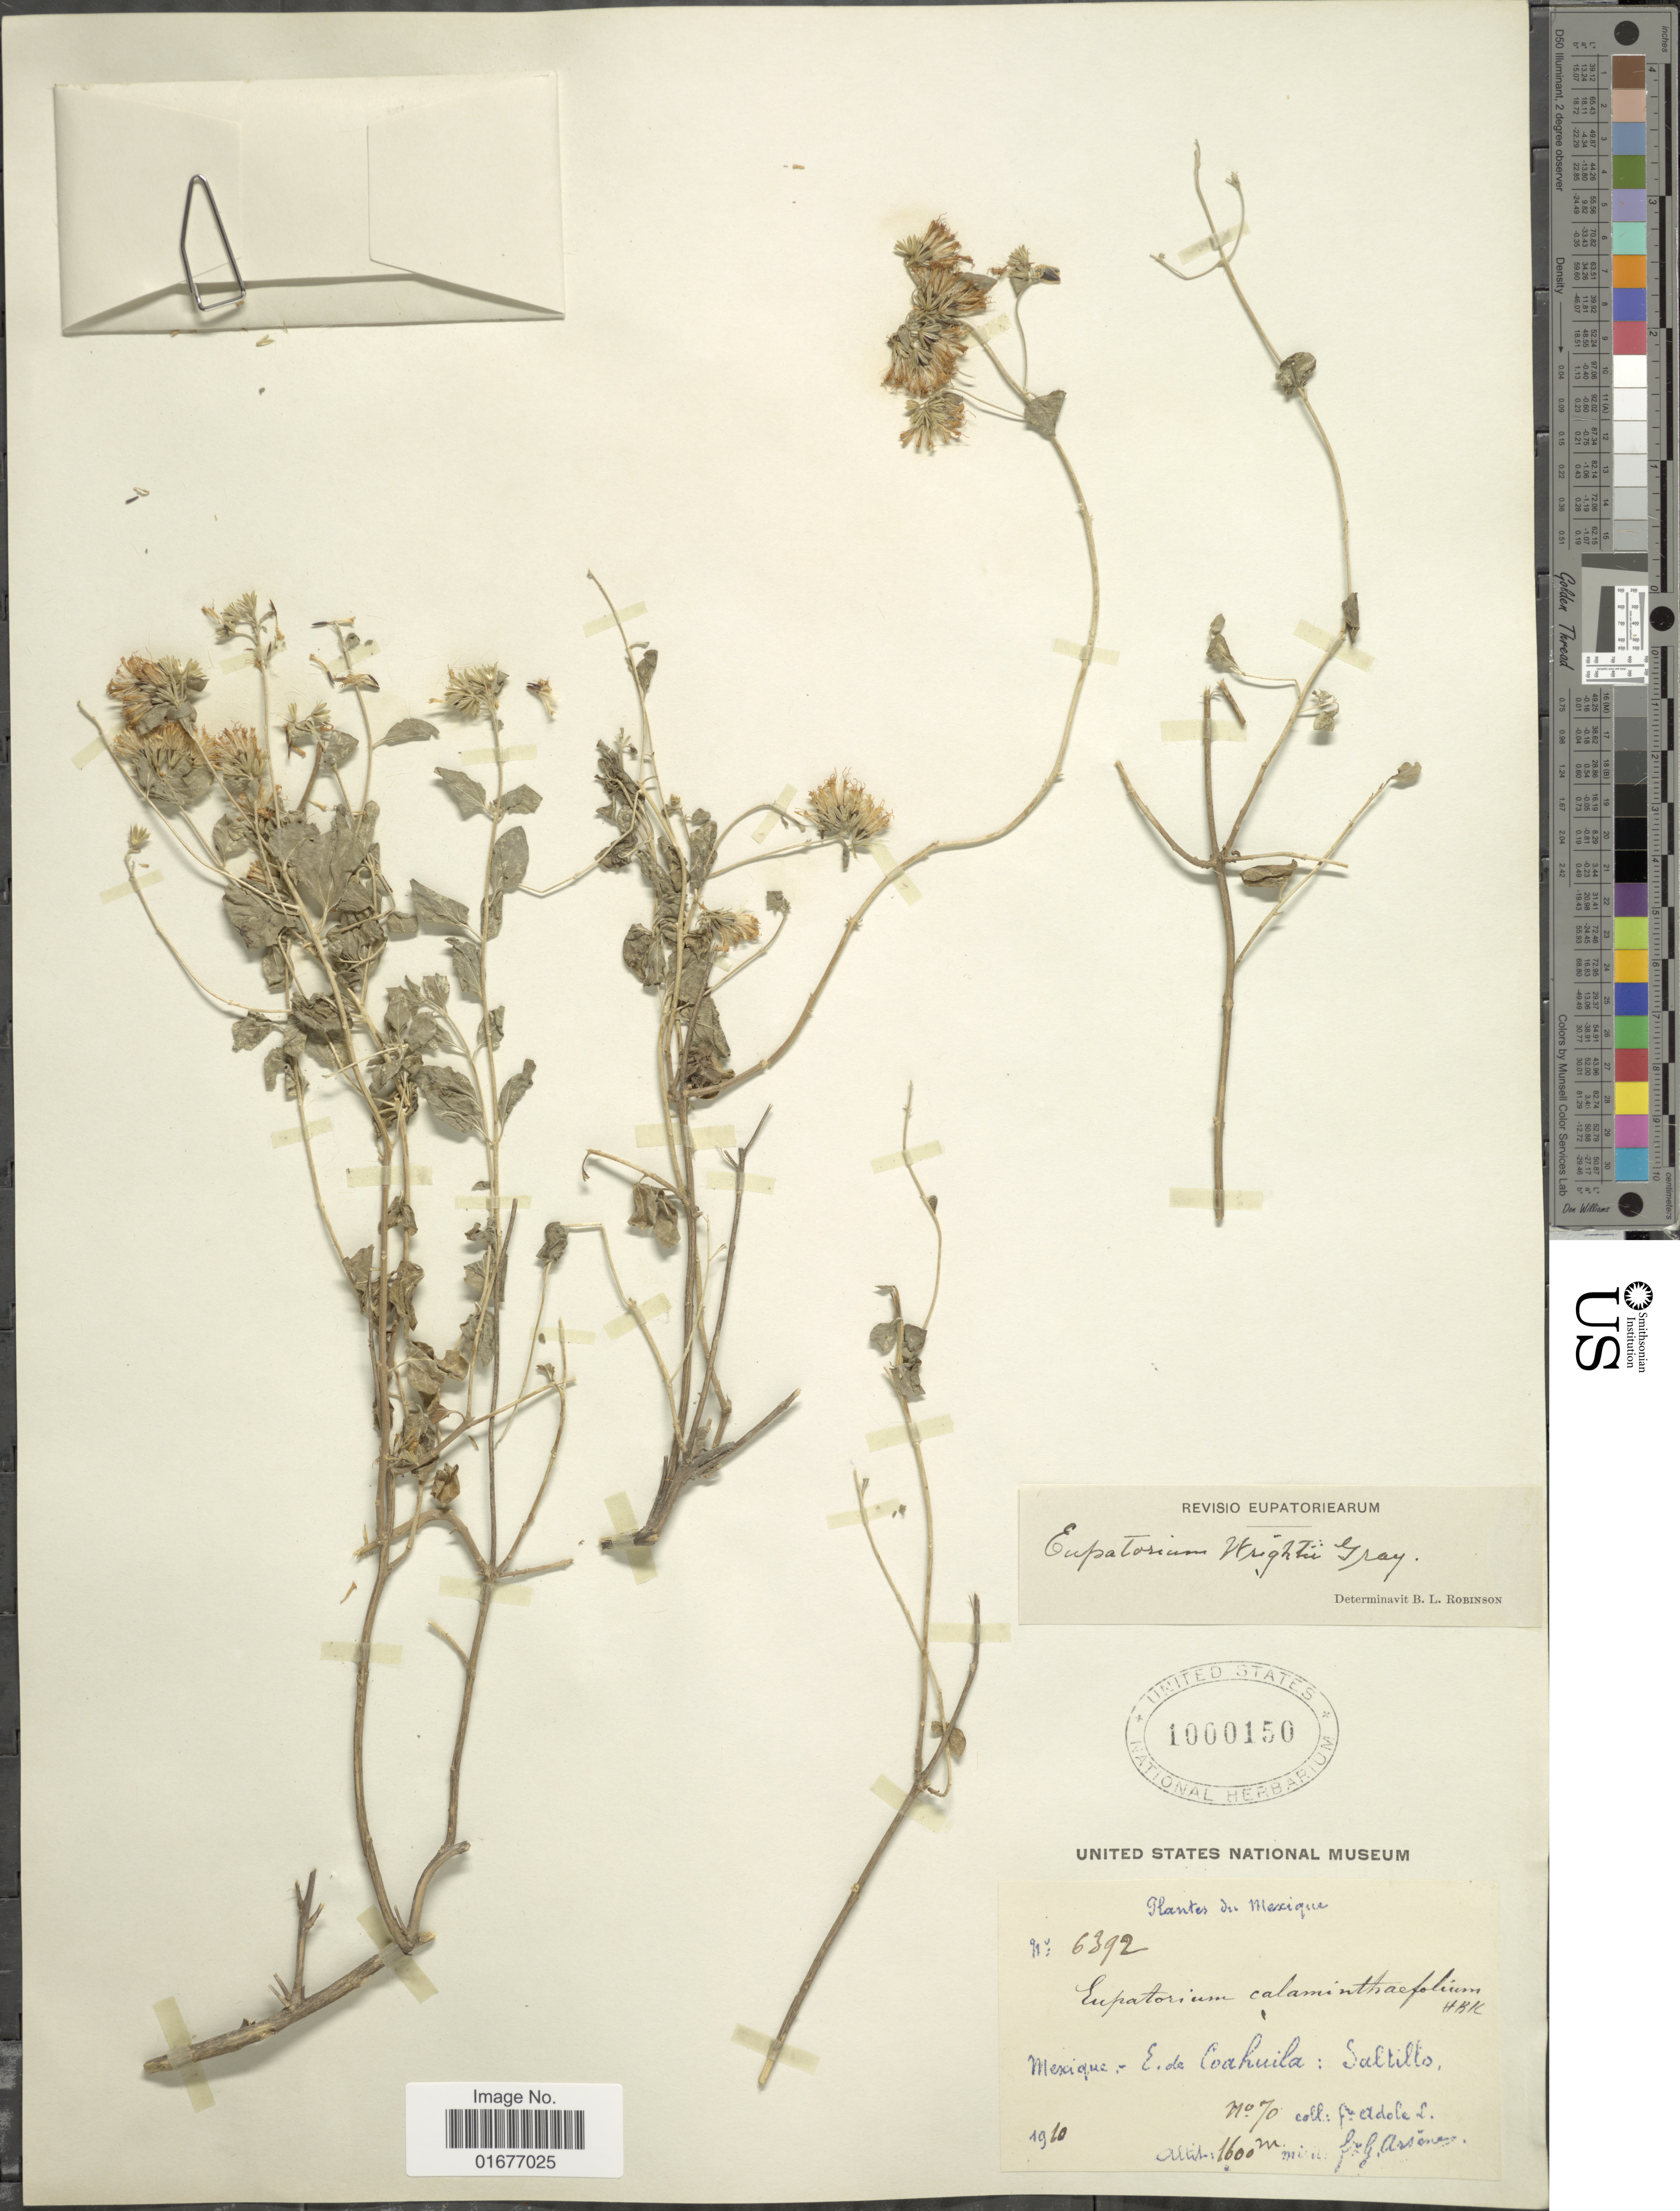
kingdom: Plantae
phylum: Tracheophyta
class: Magnoliopsida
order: Asterales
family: Asteraceae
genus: Ageratina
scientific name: Ageratina wrightii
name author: (A. Gray) R.M. King & H. Rob.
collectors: Bro. Adole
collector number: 70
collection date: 1910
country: Mexico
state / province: Coahuila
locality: Mexique- E. de Coahuila, Saltillo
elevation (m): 1600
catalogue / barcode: US 1000150